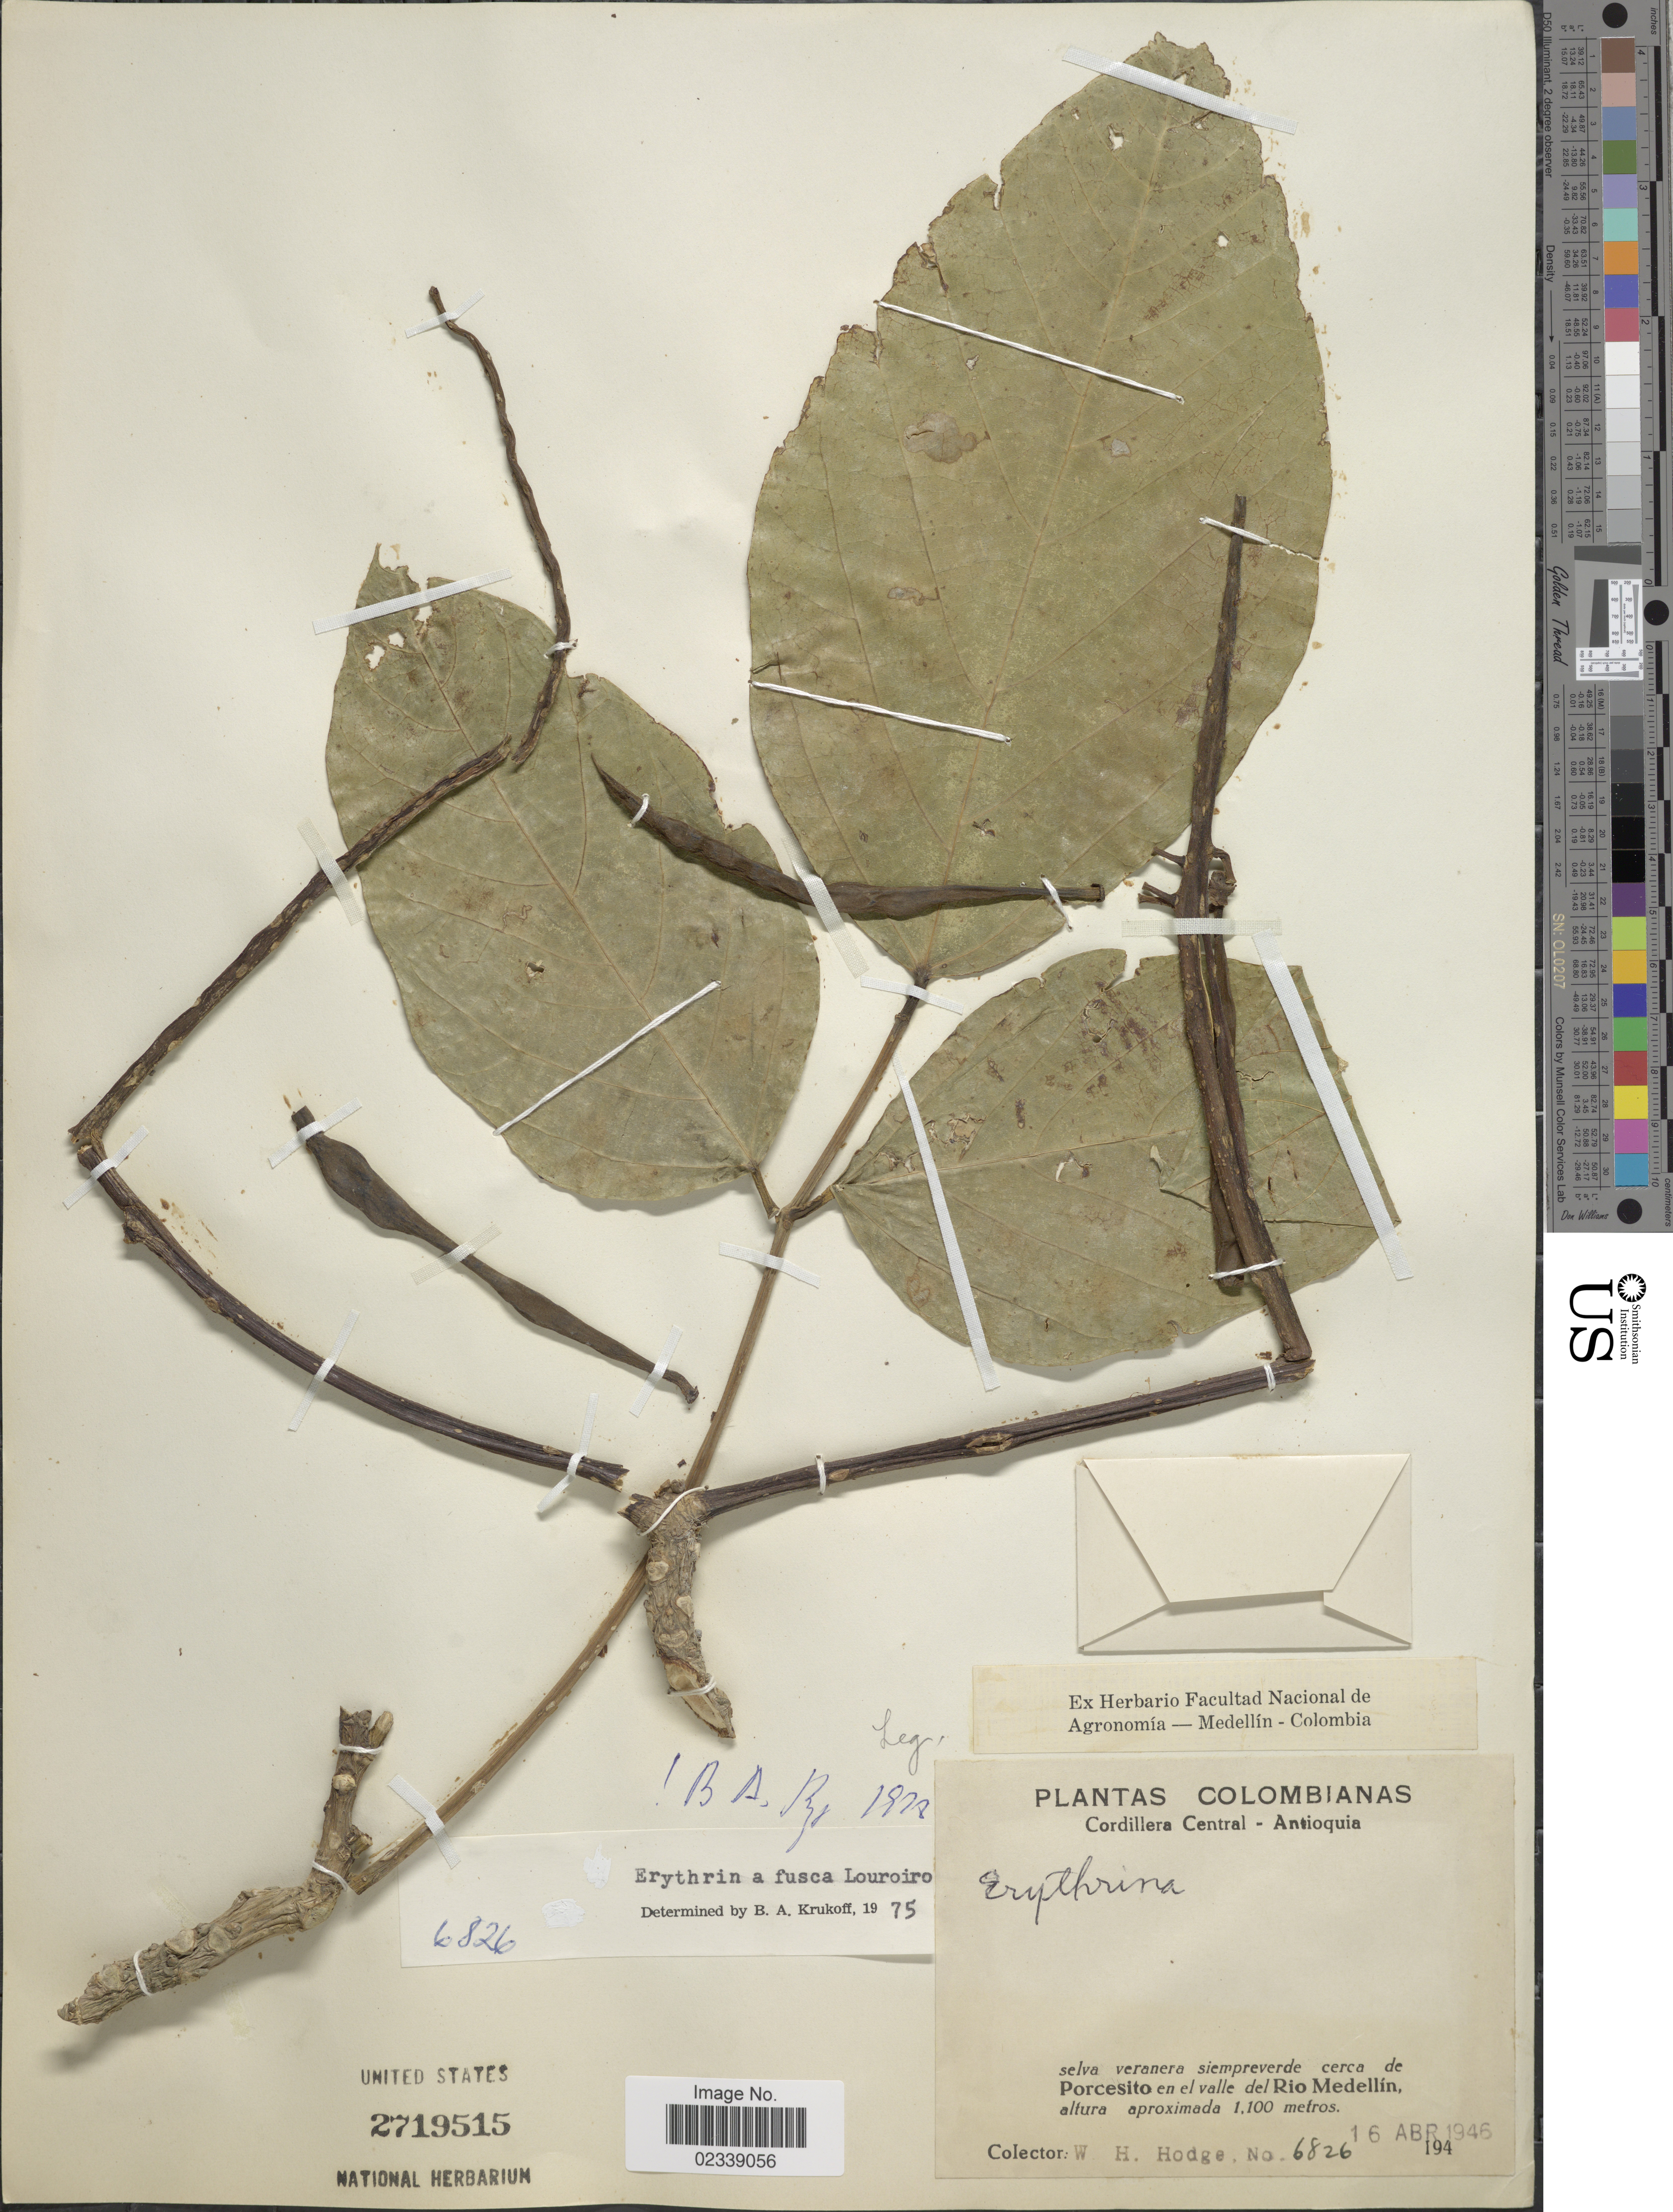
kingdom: Plantae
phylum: Tracheophyta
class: Magnoliopsida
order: Fabales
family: Fabaceae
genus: Erythrina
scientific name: Erythrina fusca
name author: Lour.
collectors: W. Hodge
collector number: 6826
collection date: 1946-04-16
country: Colombia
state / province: Antioquia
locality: Cordillera Central, selva veranera siempreverde cerca de Porcesito en el valle del Rio Medellin.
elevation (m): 1100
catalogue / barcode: US 2719515